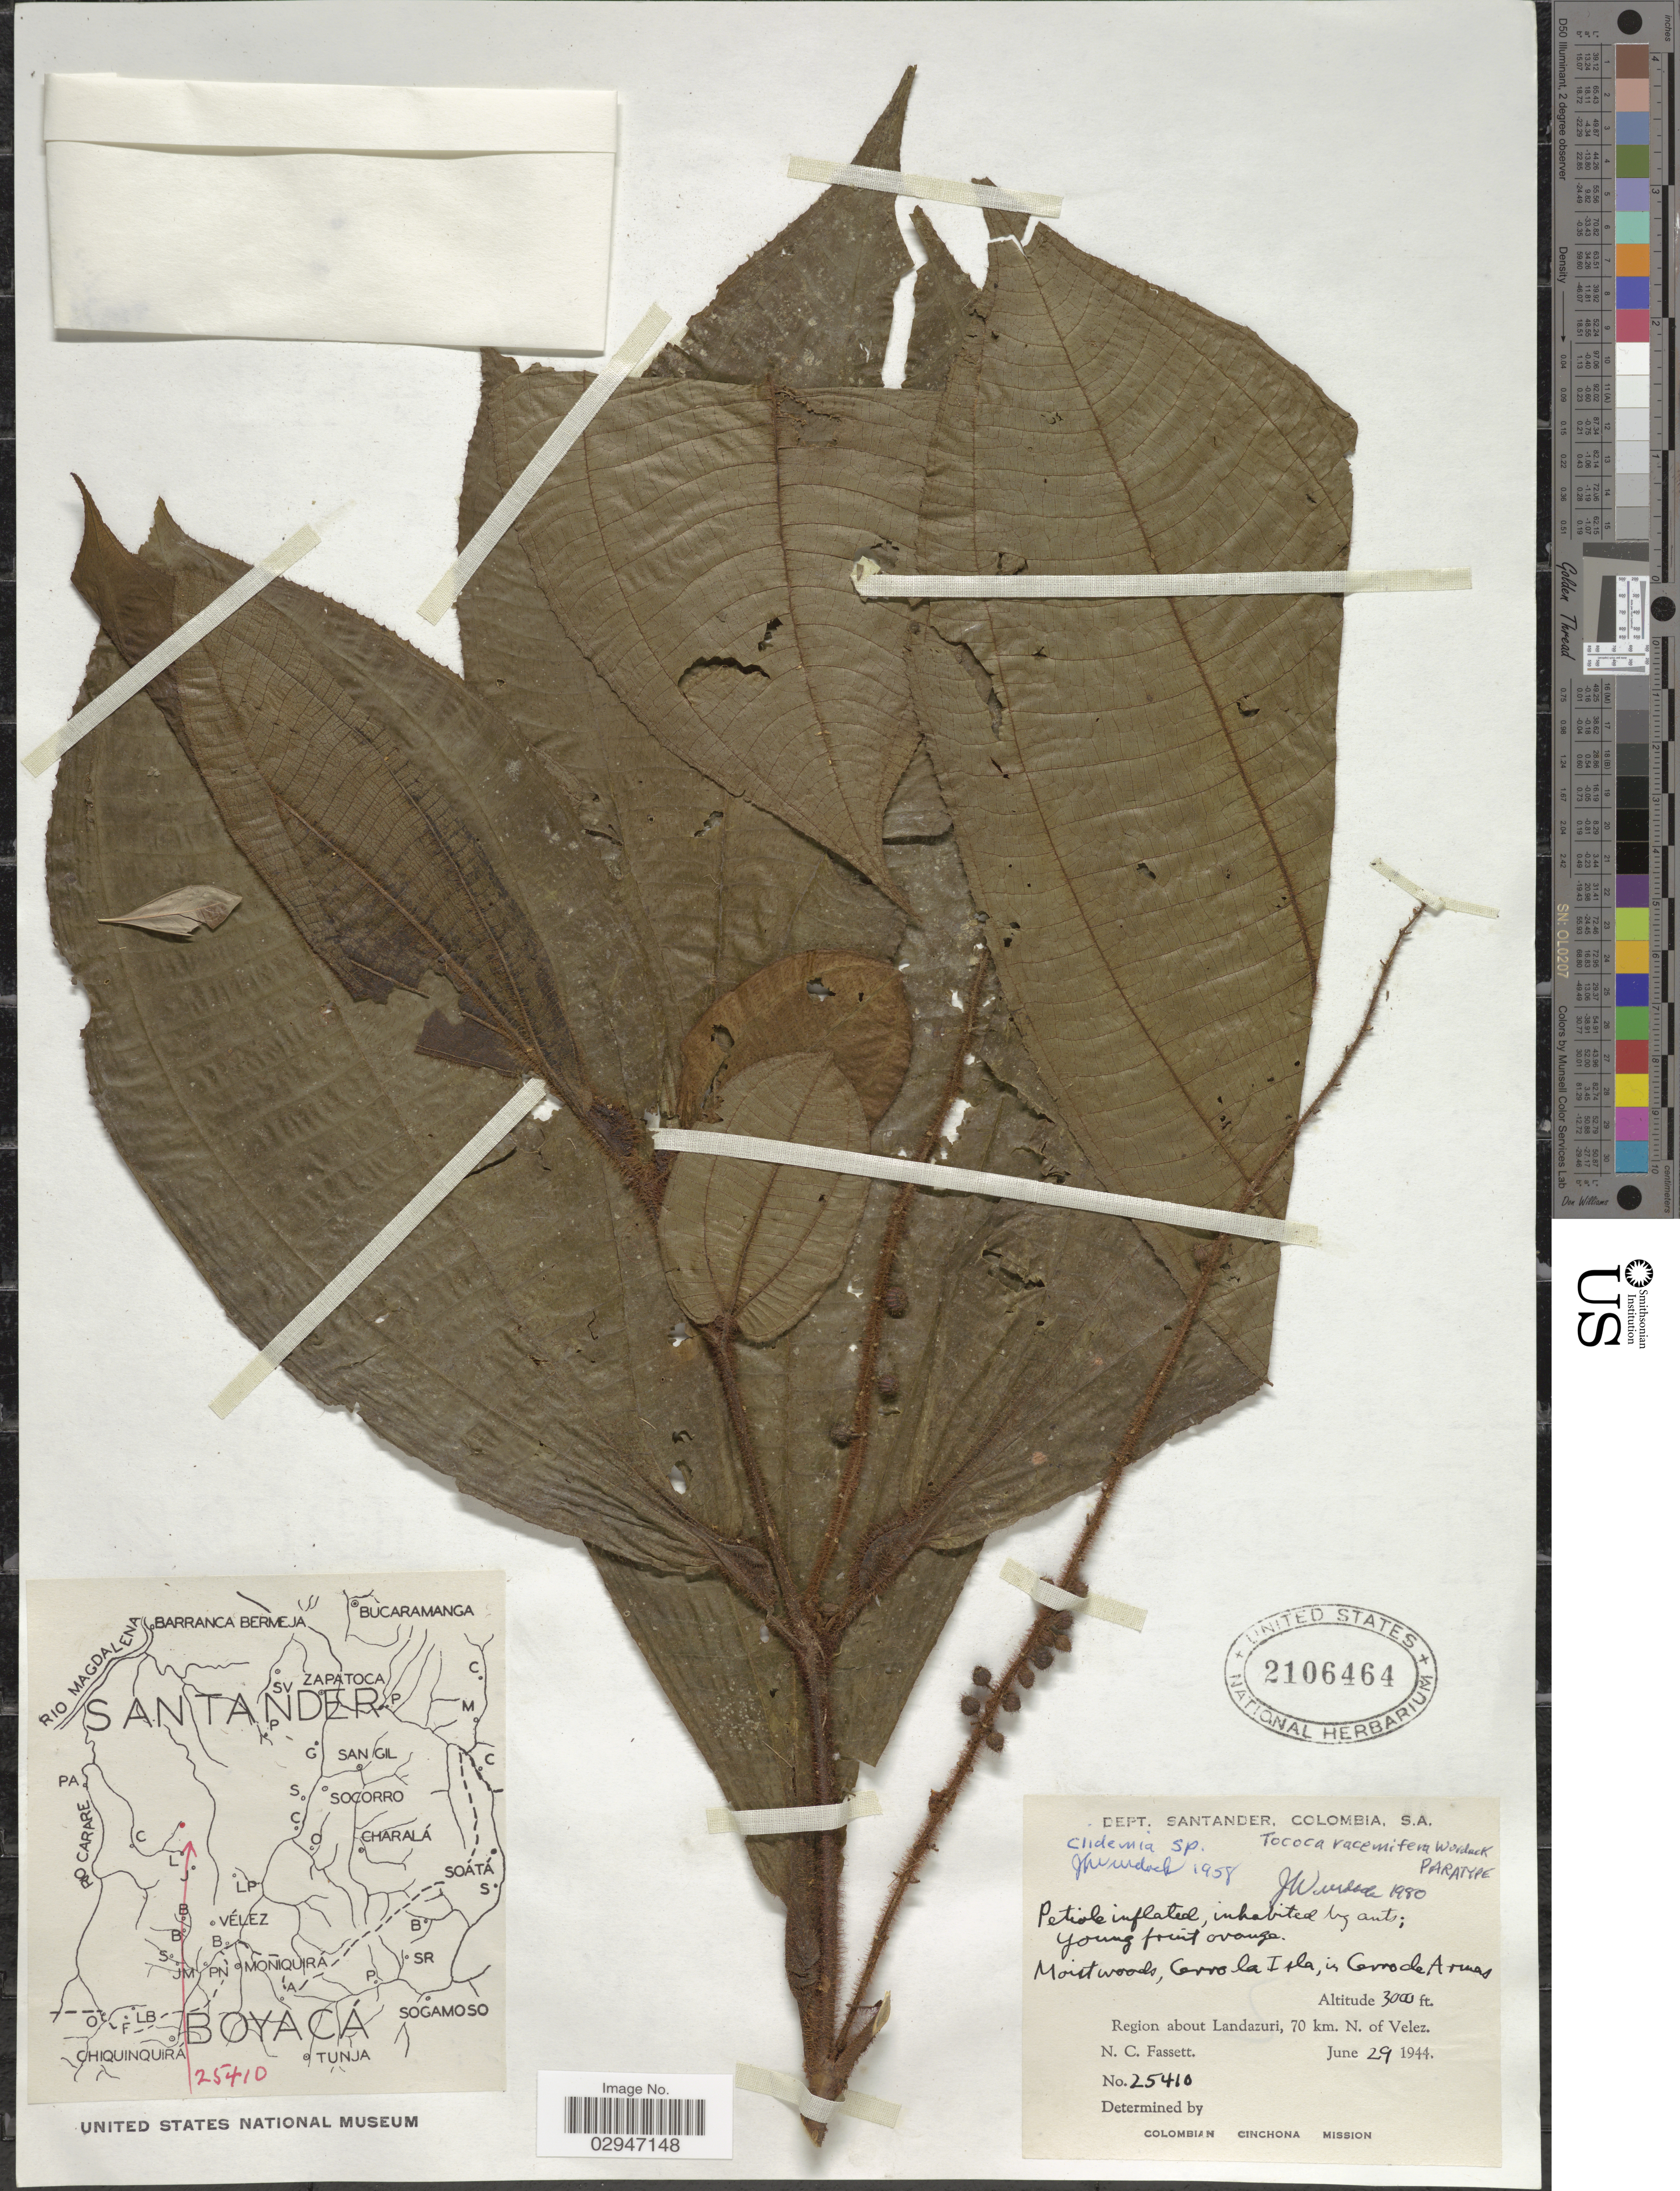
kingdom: Plantae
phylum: Tracheophyta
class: Magnoliopsida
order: Myrtales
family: Melastomataceae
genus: Tococa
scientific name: Tococa racemifera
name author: Wurdack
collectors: N. C. Fassett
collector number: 25410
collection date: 1944-06-29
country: Colombia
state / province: Santander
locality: Dept. Santander. Cerro la Isla, in Cerro de Armas. Region about Landazuri, 70 km. N. of Velez.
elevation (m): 914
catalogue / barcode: US 2106464